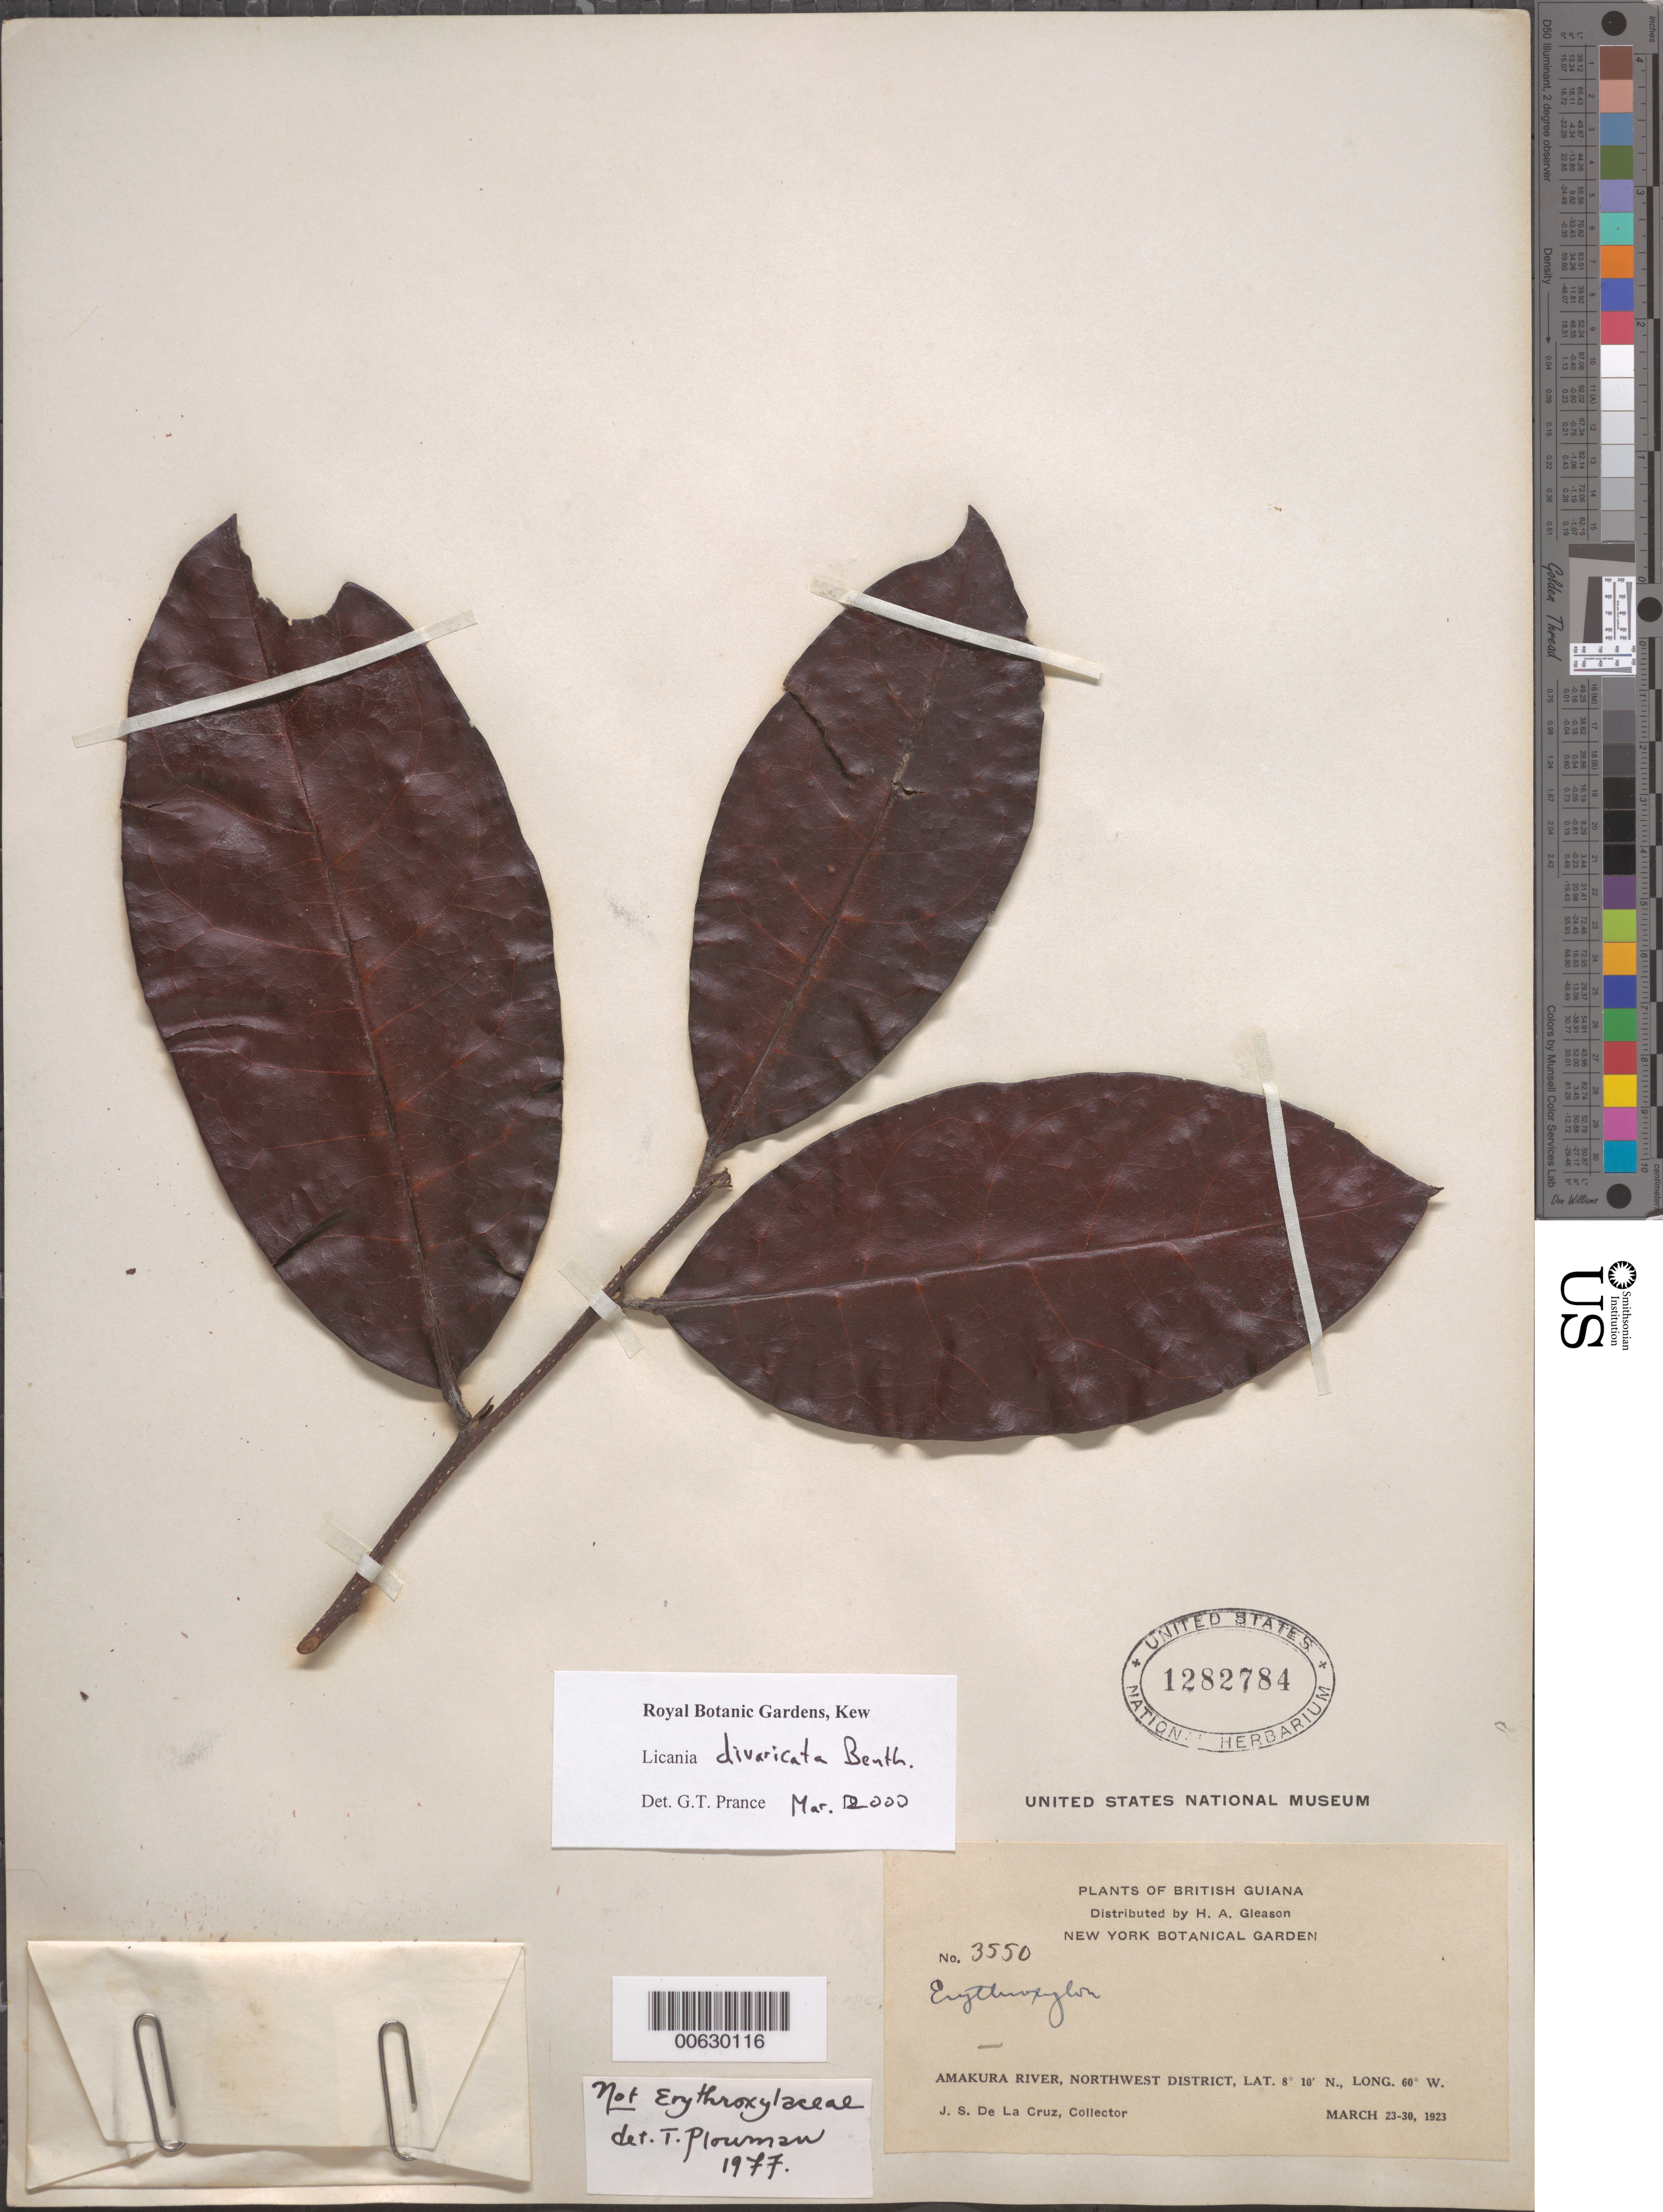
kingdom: Plantae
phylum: Tracheophyta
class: Magnoliopsida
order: Malpighiales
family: Chrysobalanaceae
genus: Hymenopus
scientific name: Hymenopus divaricatus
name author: (Benth.) Sothers & Prance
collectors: J. S. de la Cruz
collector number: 3550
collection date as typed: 23-Mar-23 to 30-Mar-23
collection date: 1923-03-23/1923-03-30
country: Guyana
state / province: Barima-Waini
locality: Amakura R., NW District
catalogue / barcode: US 1282784